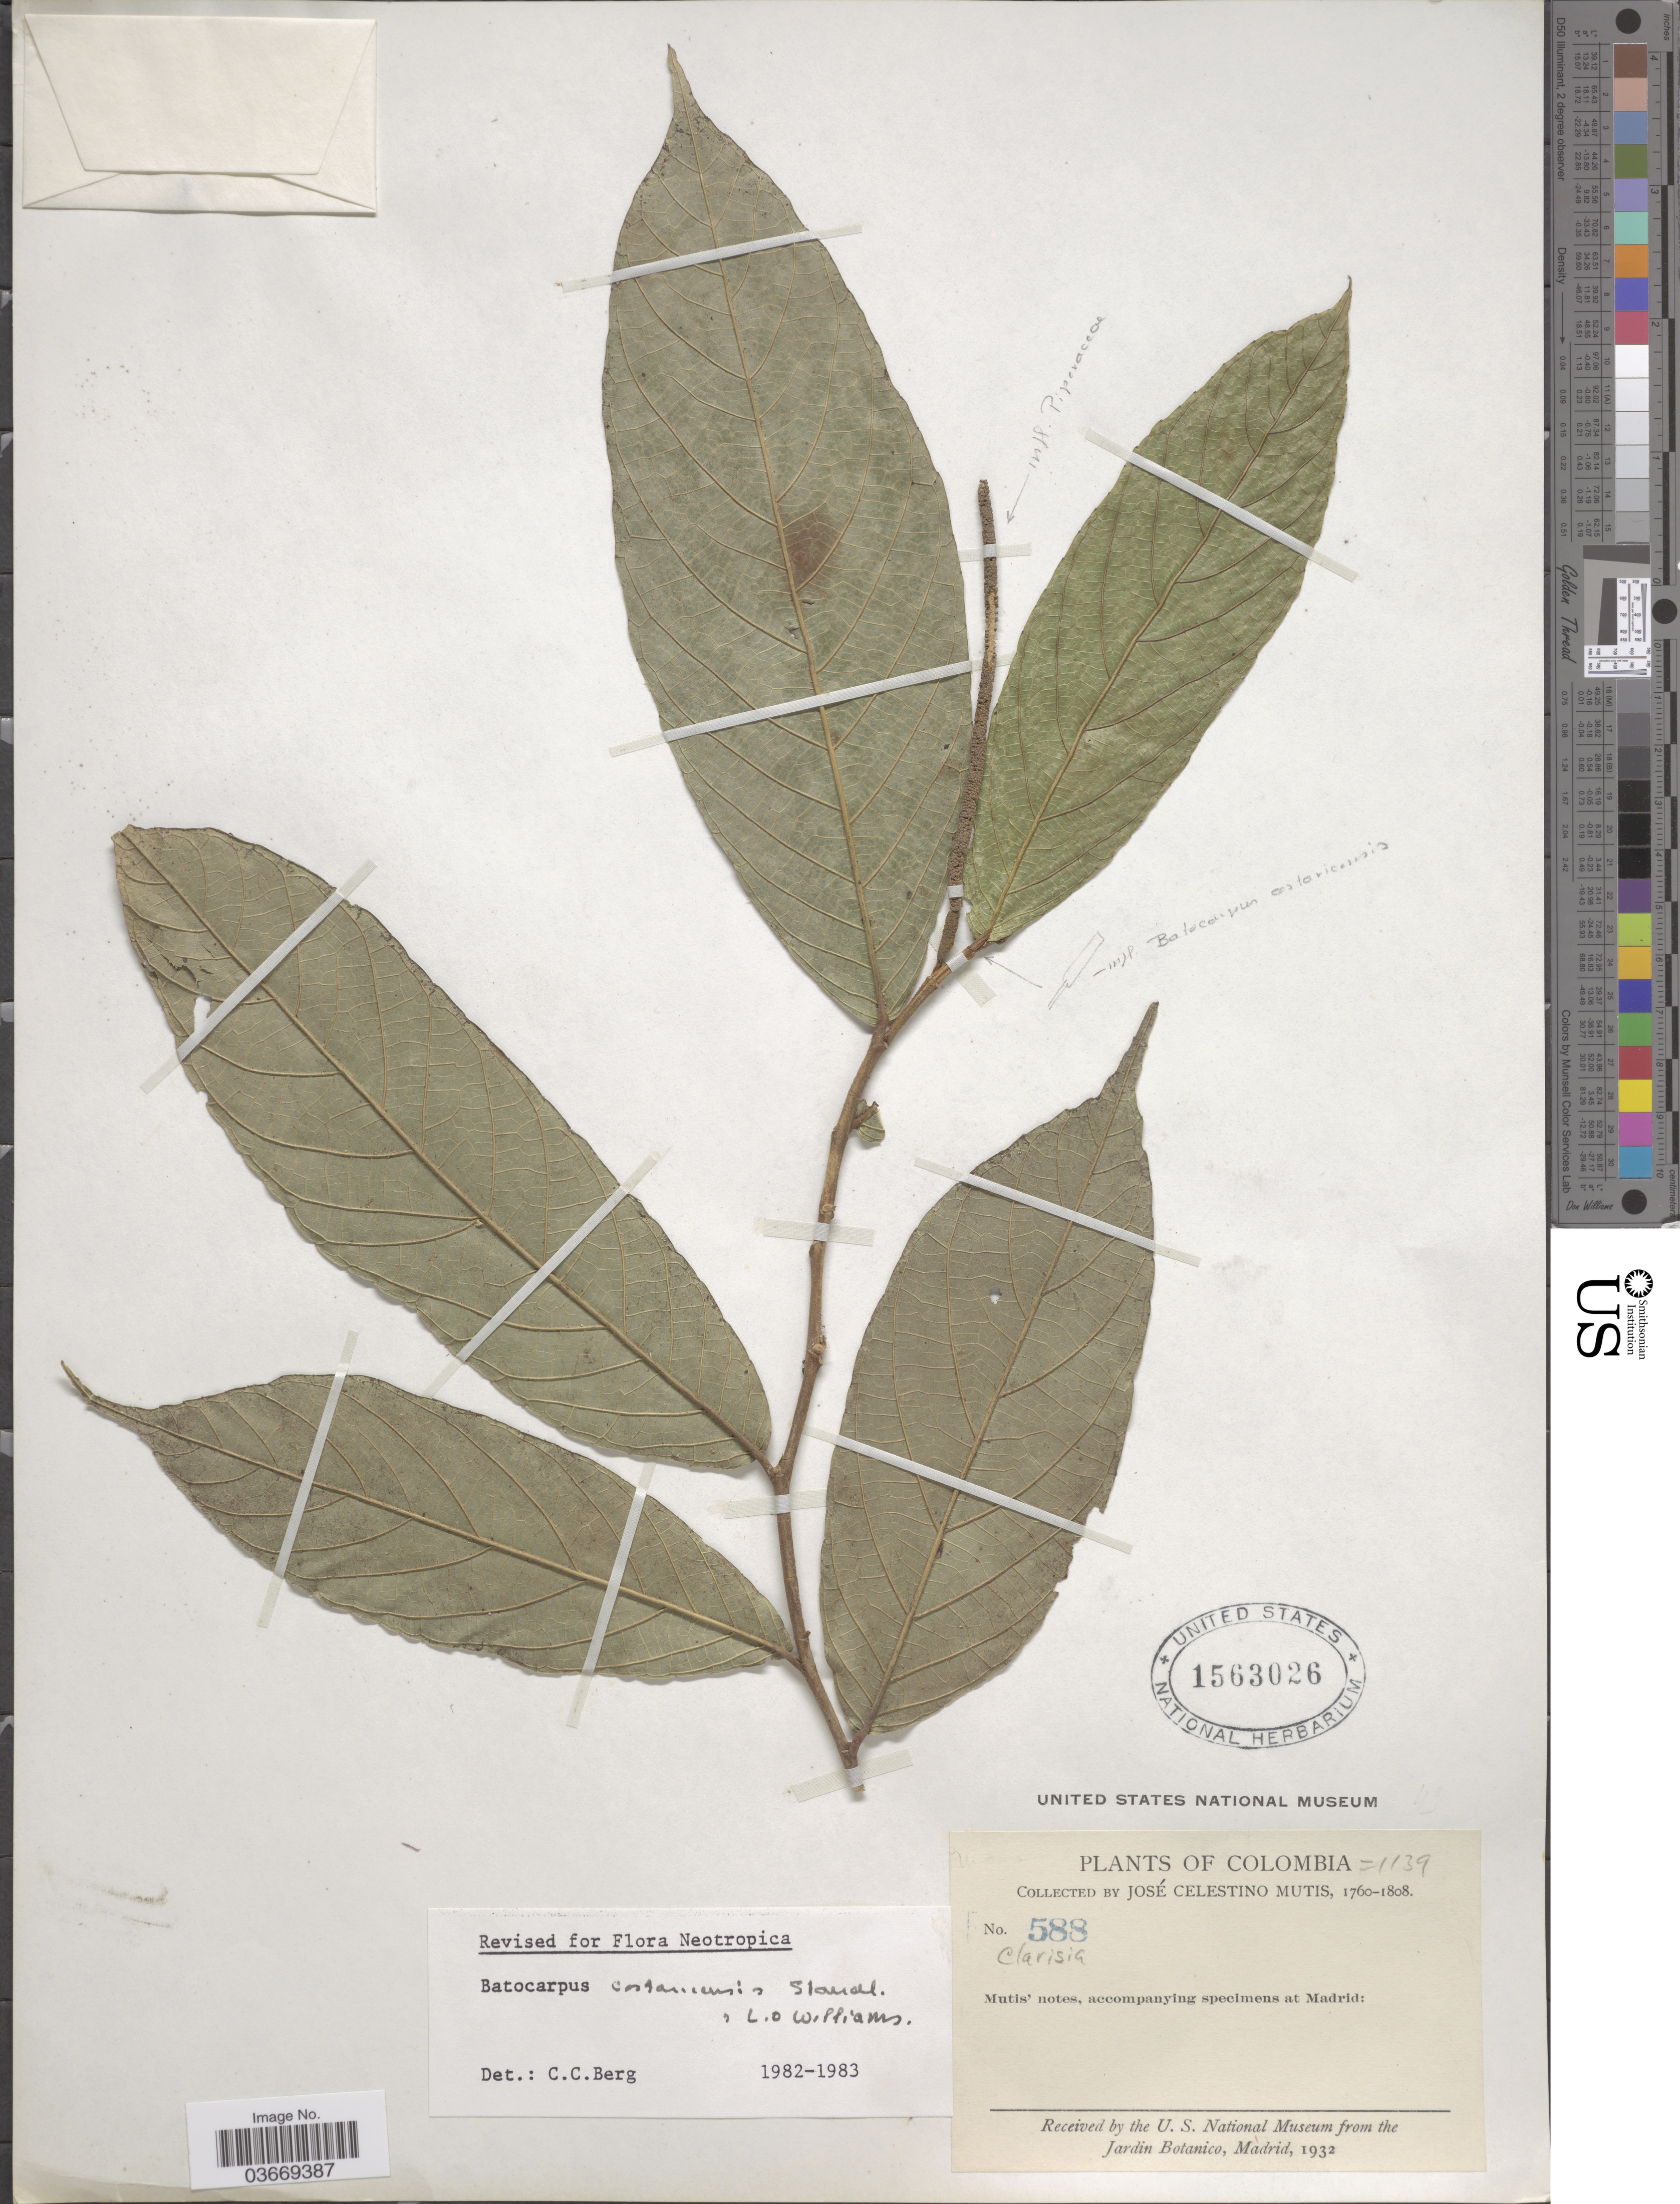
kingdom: Plantae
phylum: Tracheophyta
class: Magnoliopsida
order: Rosales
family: Moraceae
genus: Batocarpus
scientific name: Batocarpus amazonicus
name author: (Ducke) Fosberg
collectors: J. C. B. Mutis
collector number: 588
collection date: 1760/1808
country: Colombia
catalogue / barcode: US 1563026